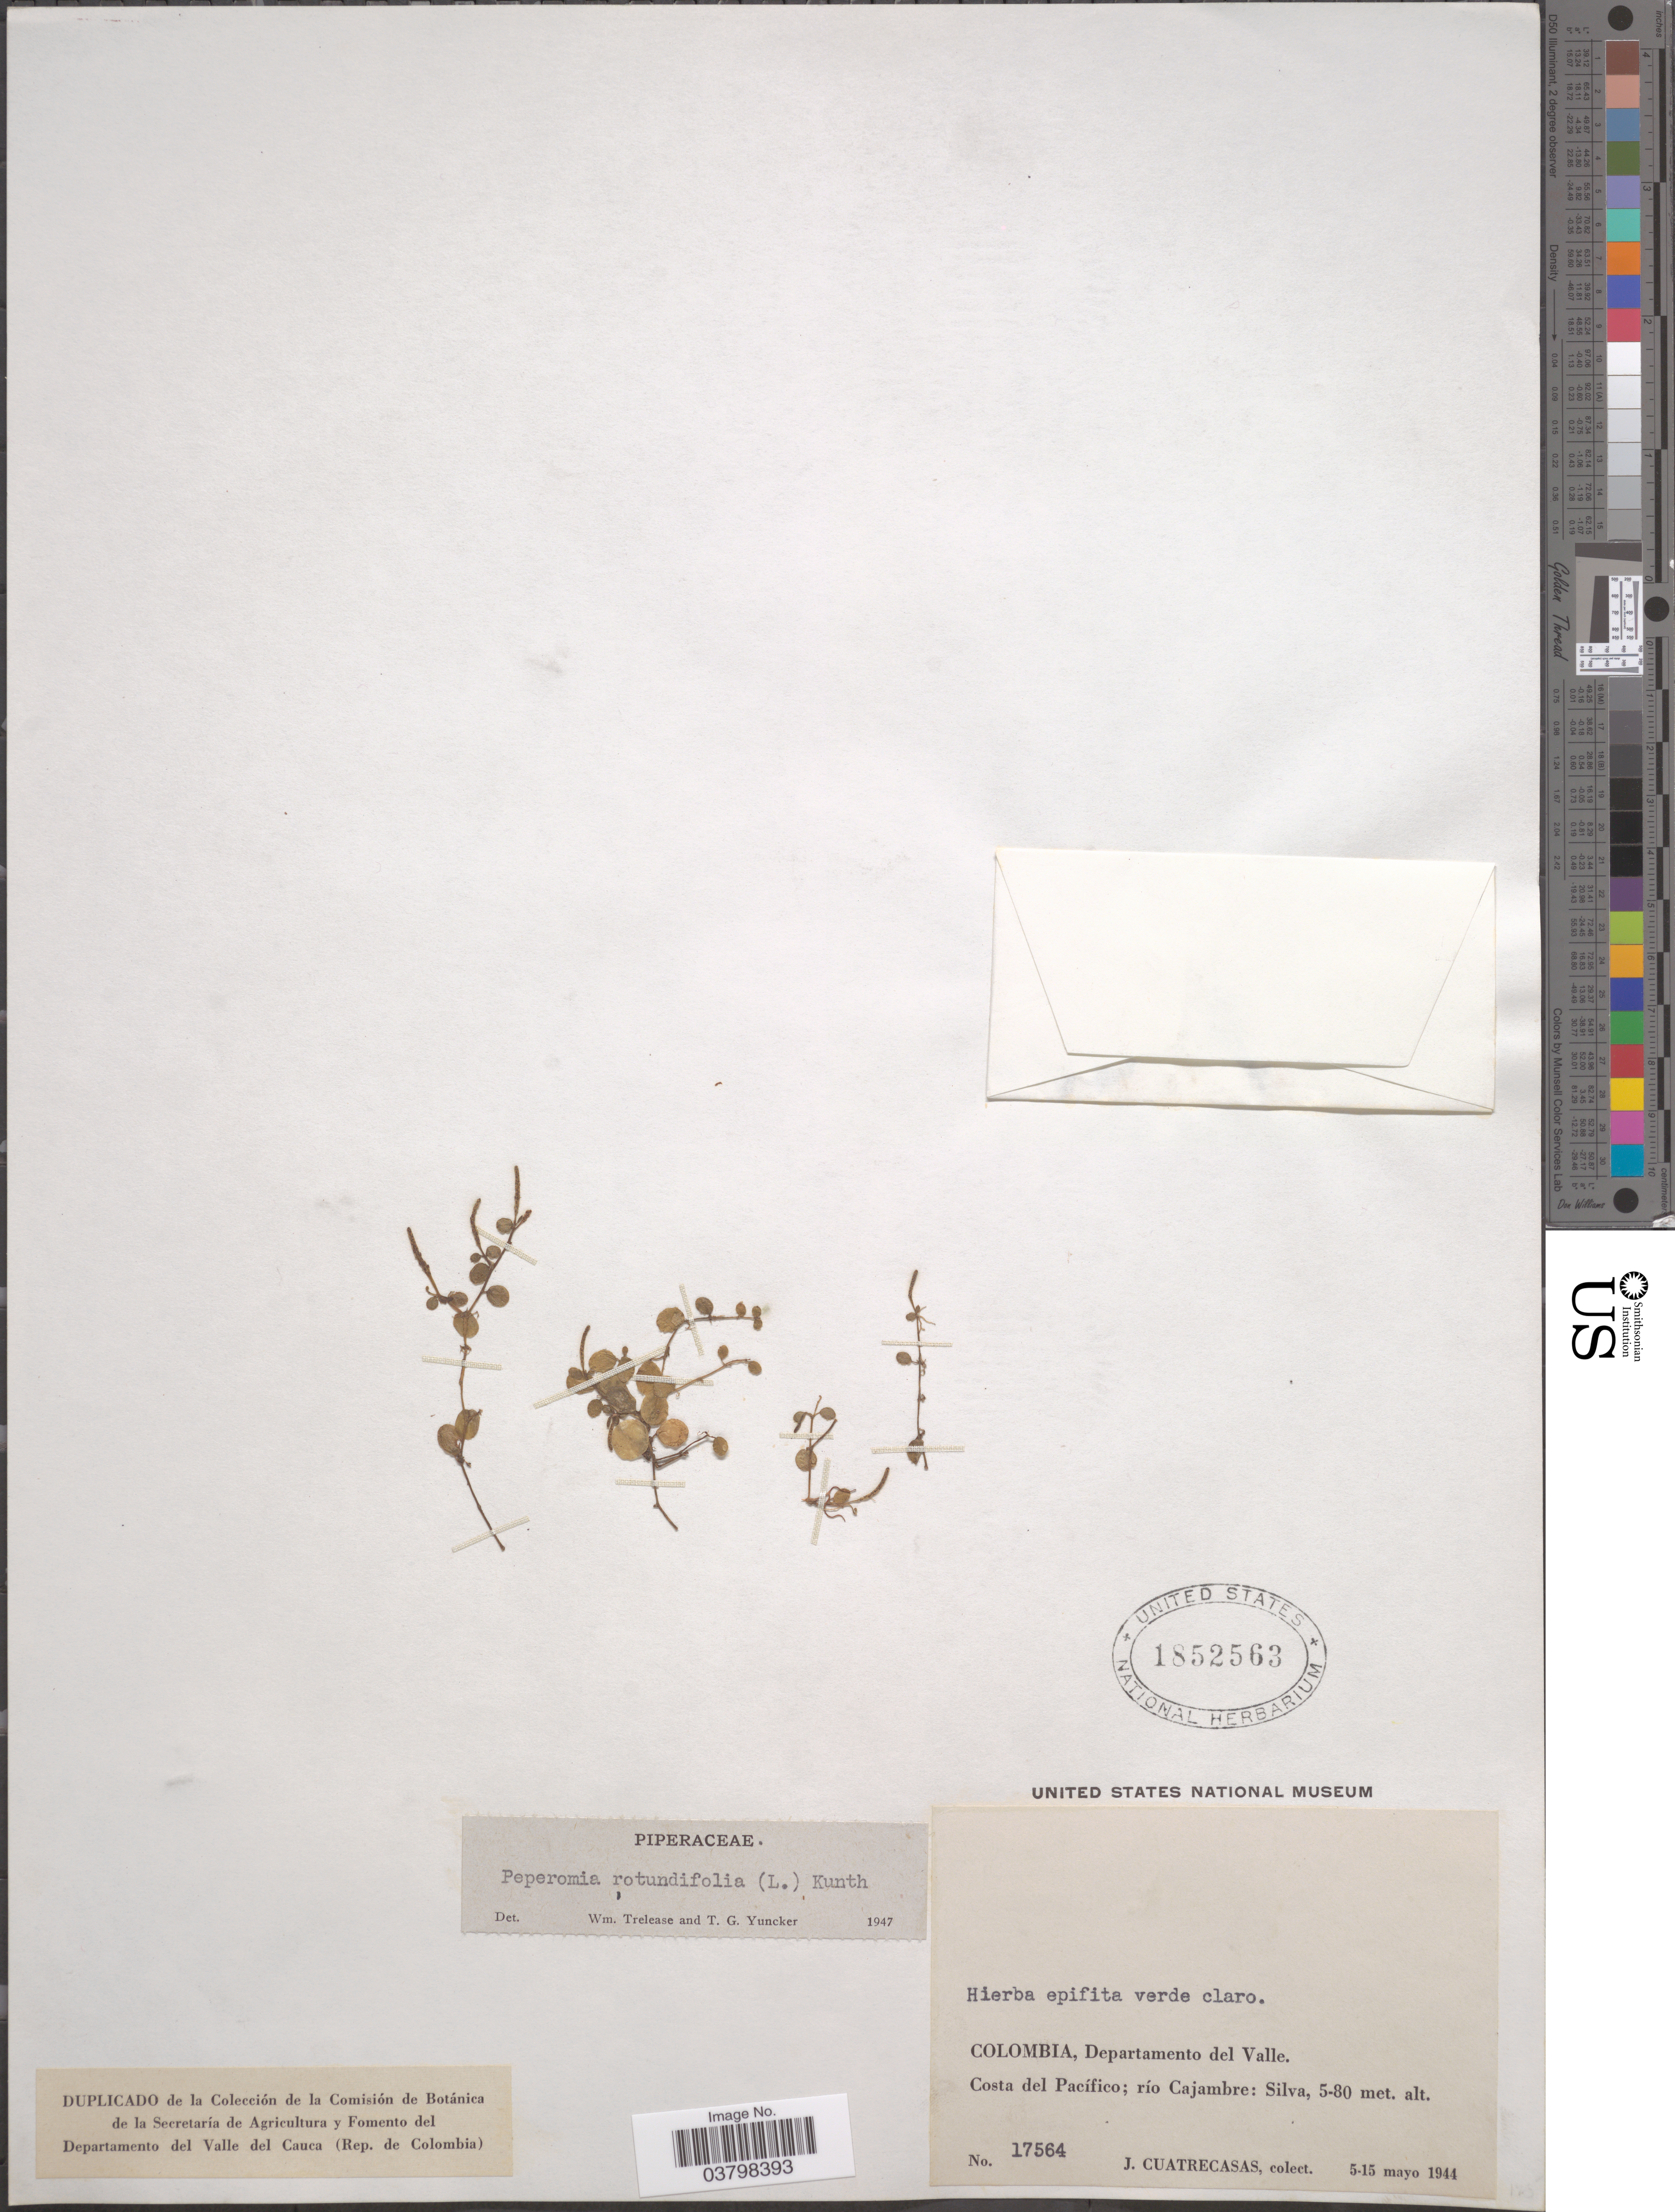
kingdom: Plantae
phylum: Tracheophyta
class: Magnoliopsida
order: Piperales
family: Piperaceae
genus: Peperomia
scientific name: Peperomia rotundifolia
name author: (L.) Kunth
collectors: J. Cuatrecasas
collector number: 17564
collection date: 1944-05-05/1944-05-15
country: Colombia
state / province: Valle del Cauca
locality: Departamento del Valle. Costa del Pacífico; río Cajambre: Silva.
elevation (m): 5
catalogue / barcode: US 1852563